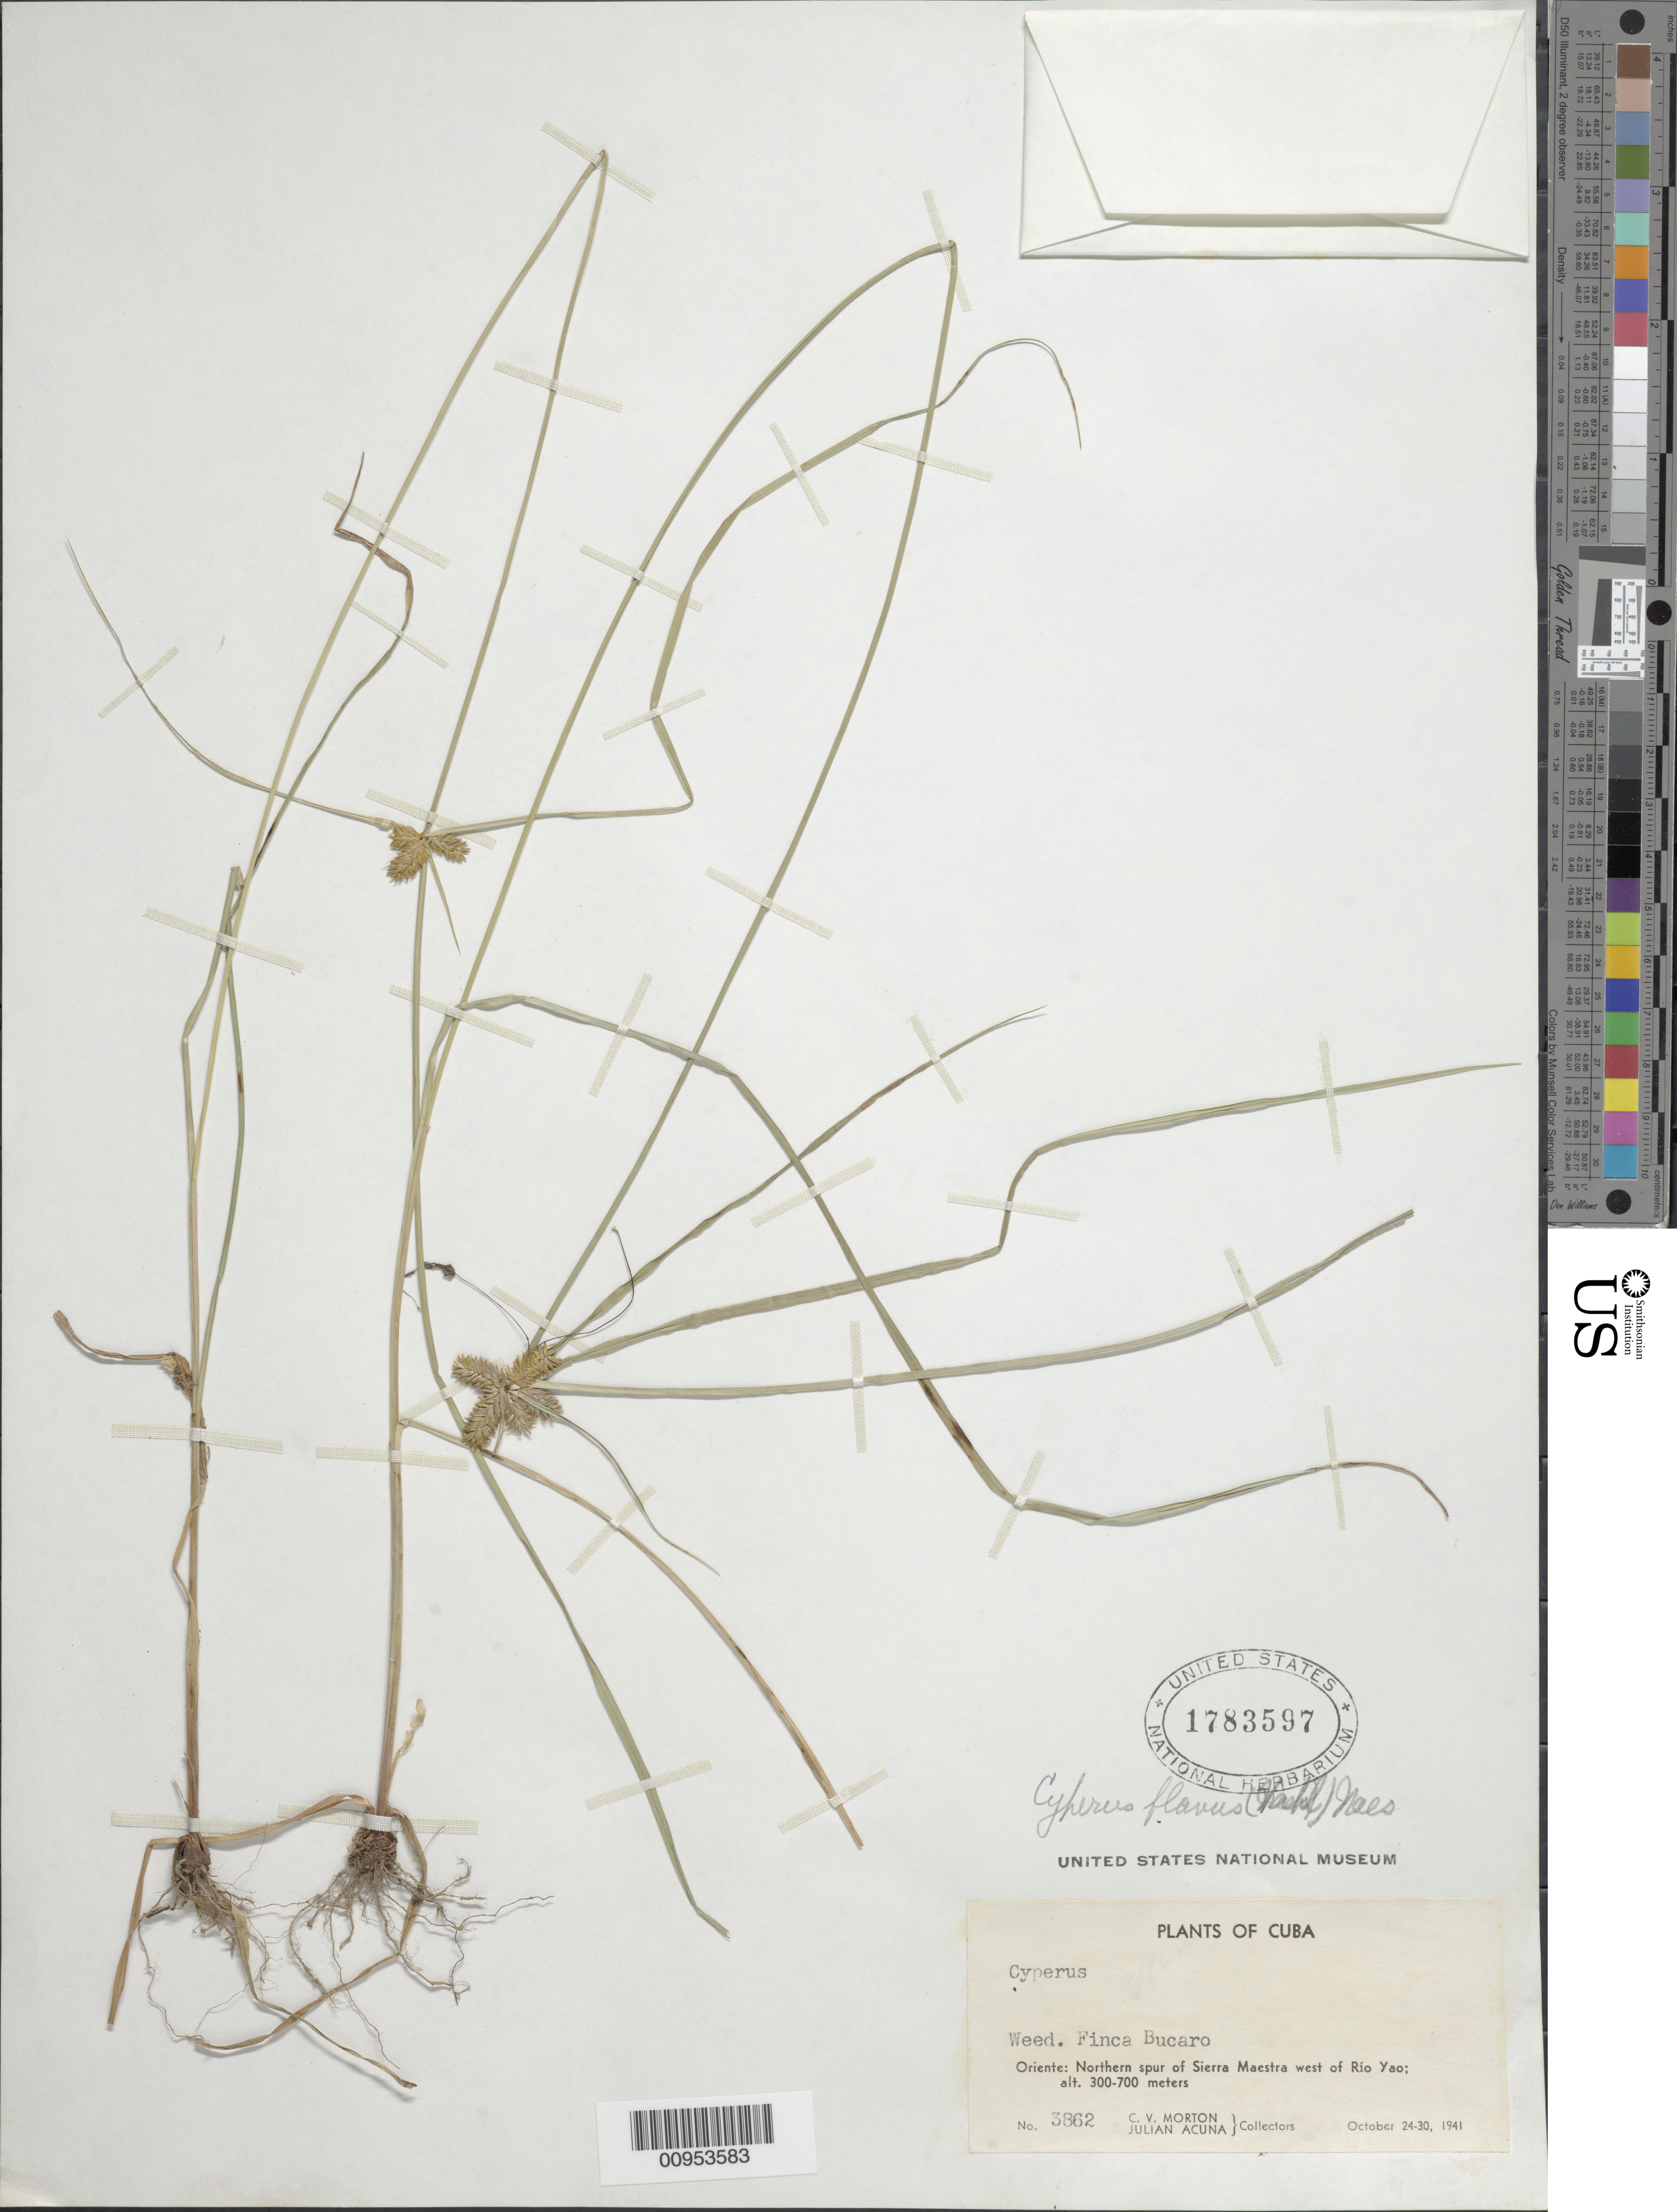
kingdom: Plantae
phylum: Tracheophyta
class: Liliopsida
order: Poales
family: Cyperaceae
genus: Cyperus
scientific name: Cyperus aggregatus var. aggregatus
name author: (Willd.) Endl.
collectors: C. V. Morton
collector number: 3862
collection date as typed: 24 Oct 1941 to 30 Oct 1941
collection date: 1941-10-24/1941-10-30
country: Cuba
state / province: Oriente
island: Cuba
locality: Northern spur of Sierra Maestra W of Río Yao, Finca Bucaro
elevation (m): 300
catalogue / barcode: US 1783597